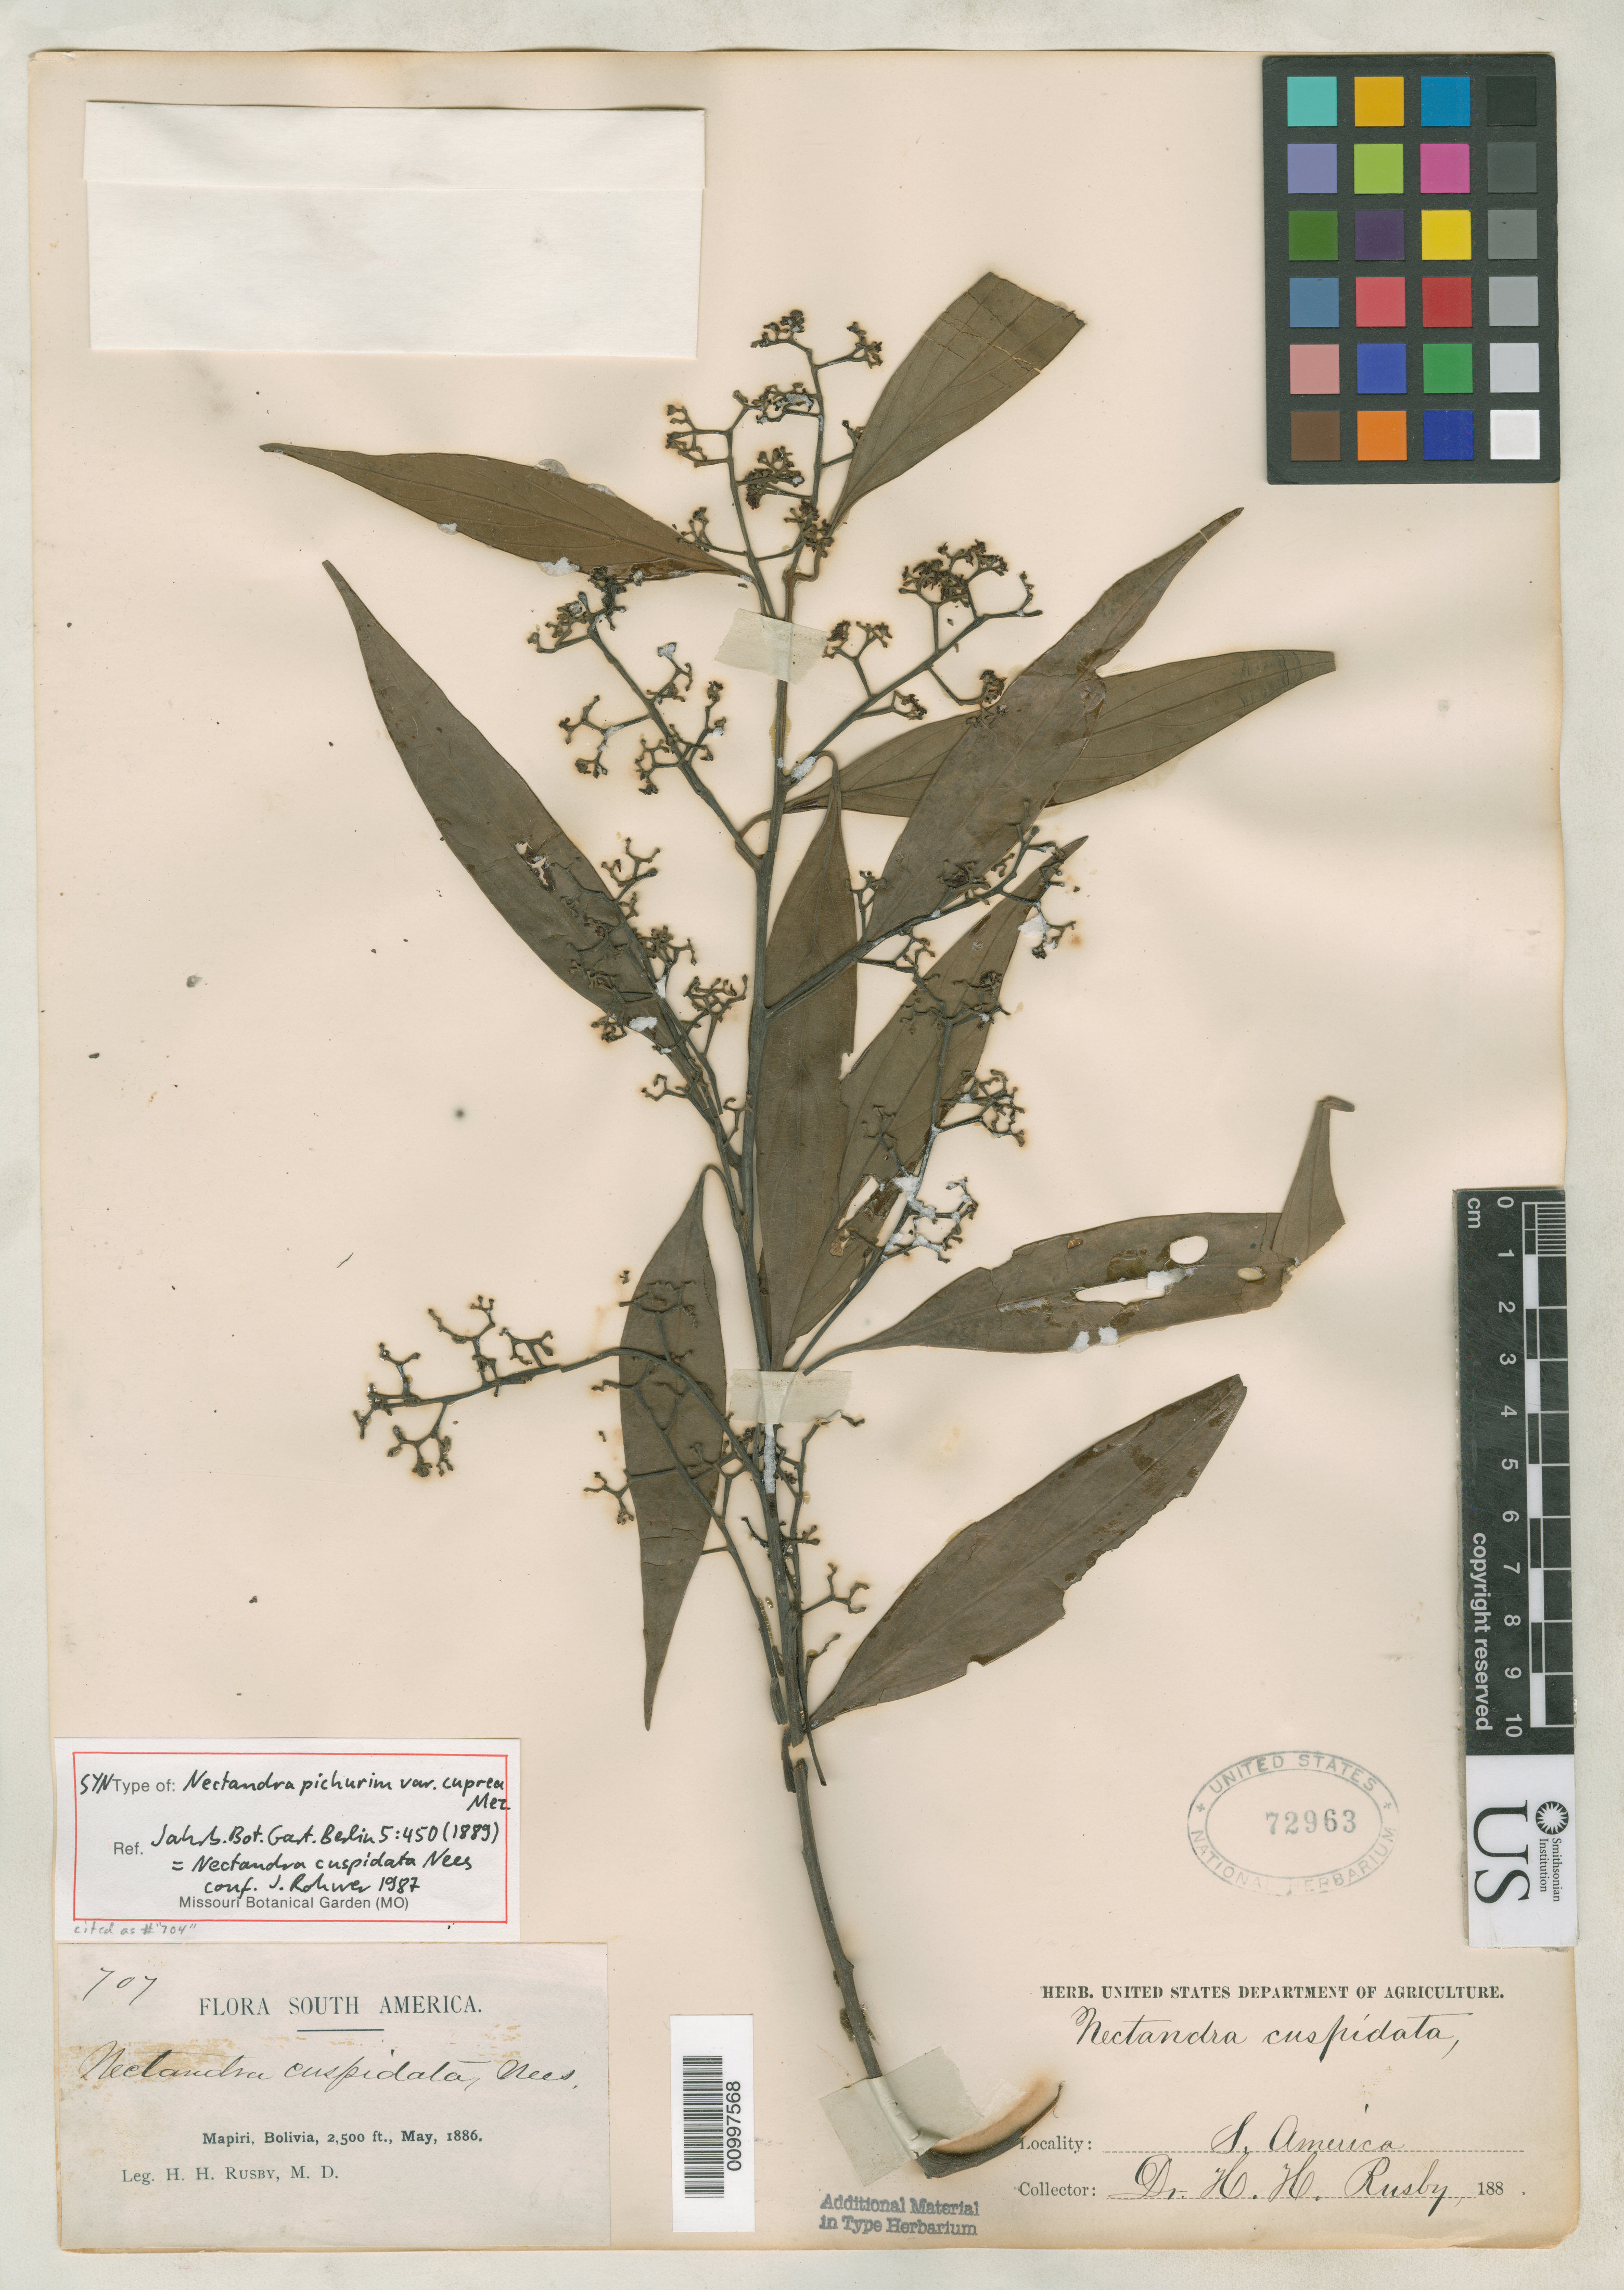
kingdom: Plantae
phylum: Tracheophyta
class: Magnoliopsida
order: Laurales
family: Lauraceae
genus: Nectandra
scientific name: Nectandra pichurim var. cuprea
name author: Mez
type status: Isolectotype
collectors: H. H. Rusby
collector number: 707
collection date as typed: May, 1886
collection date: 1886-05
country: Bolivia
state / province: La Páz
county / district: Larecaja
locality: Mapiri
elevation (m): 762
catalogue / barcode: US 72963